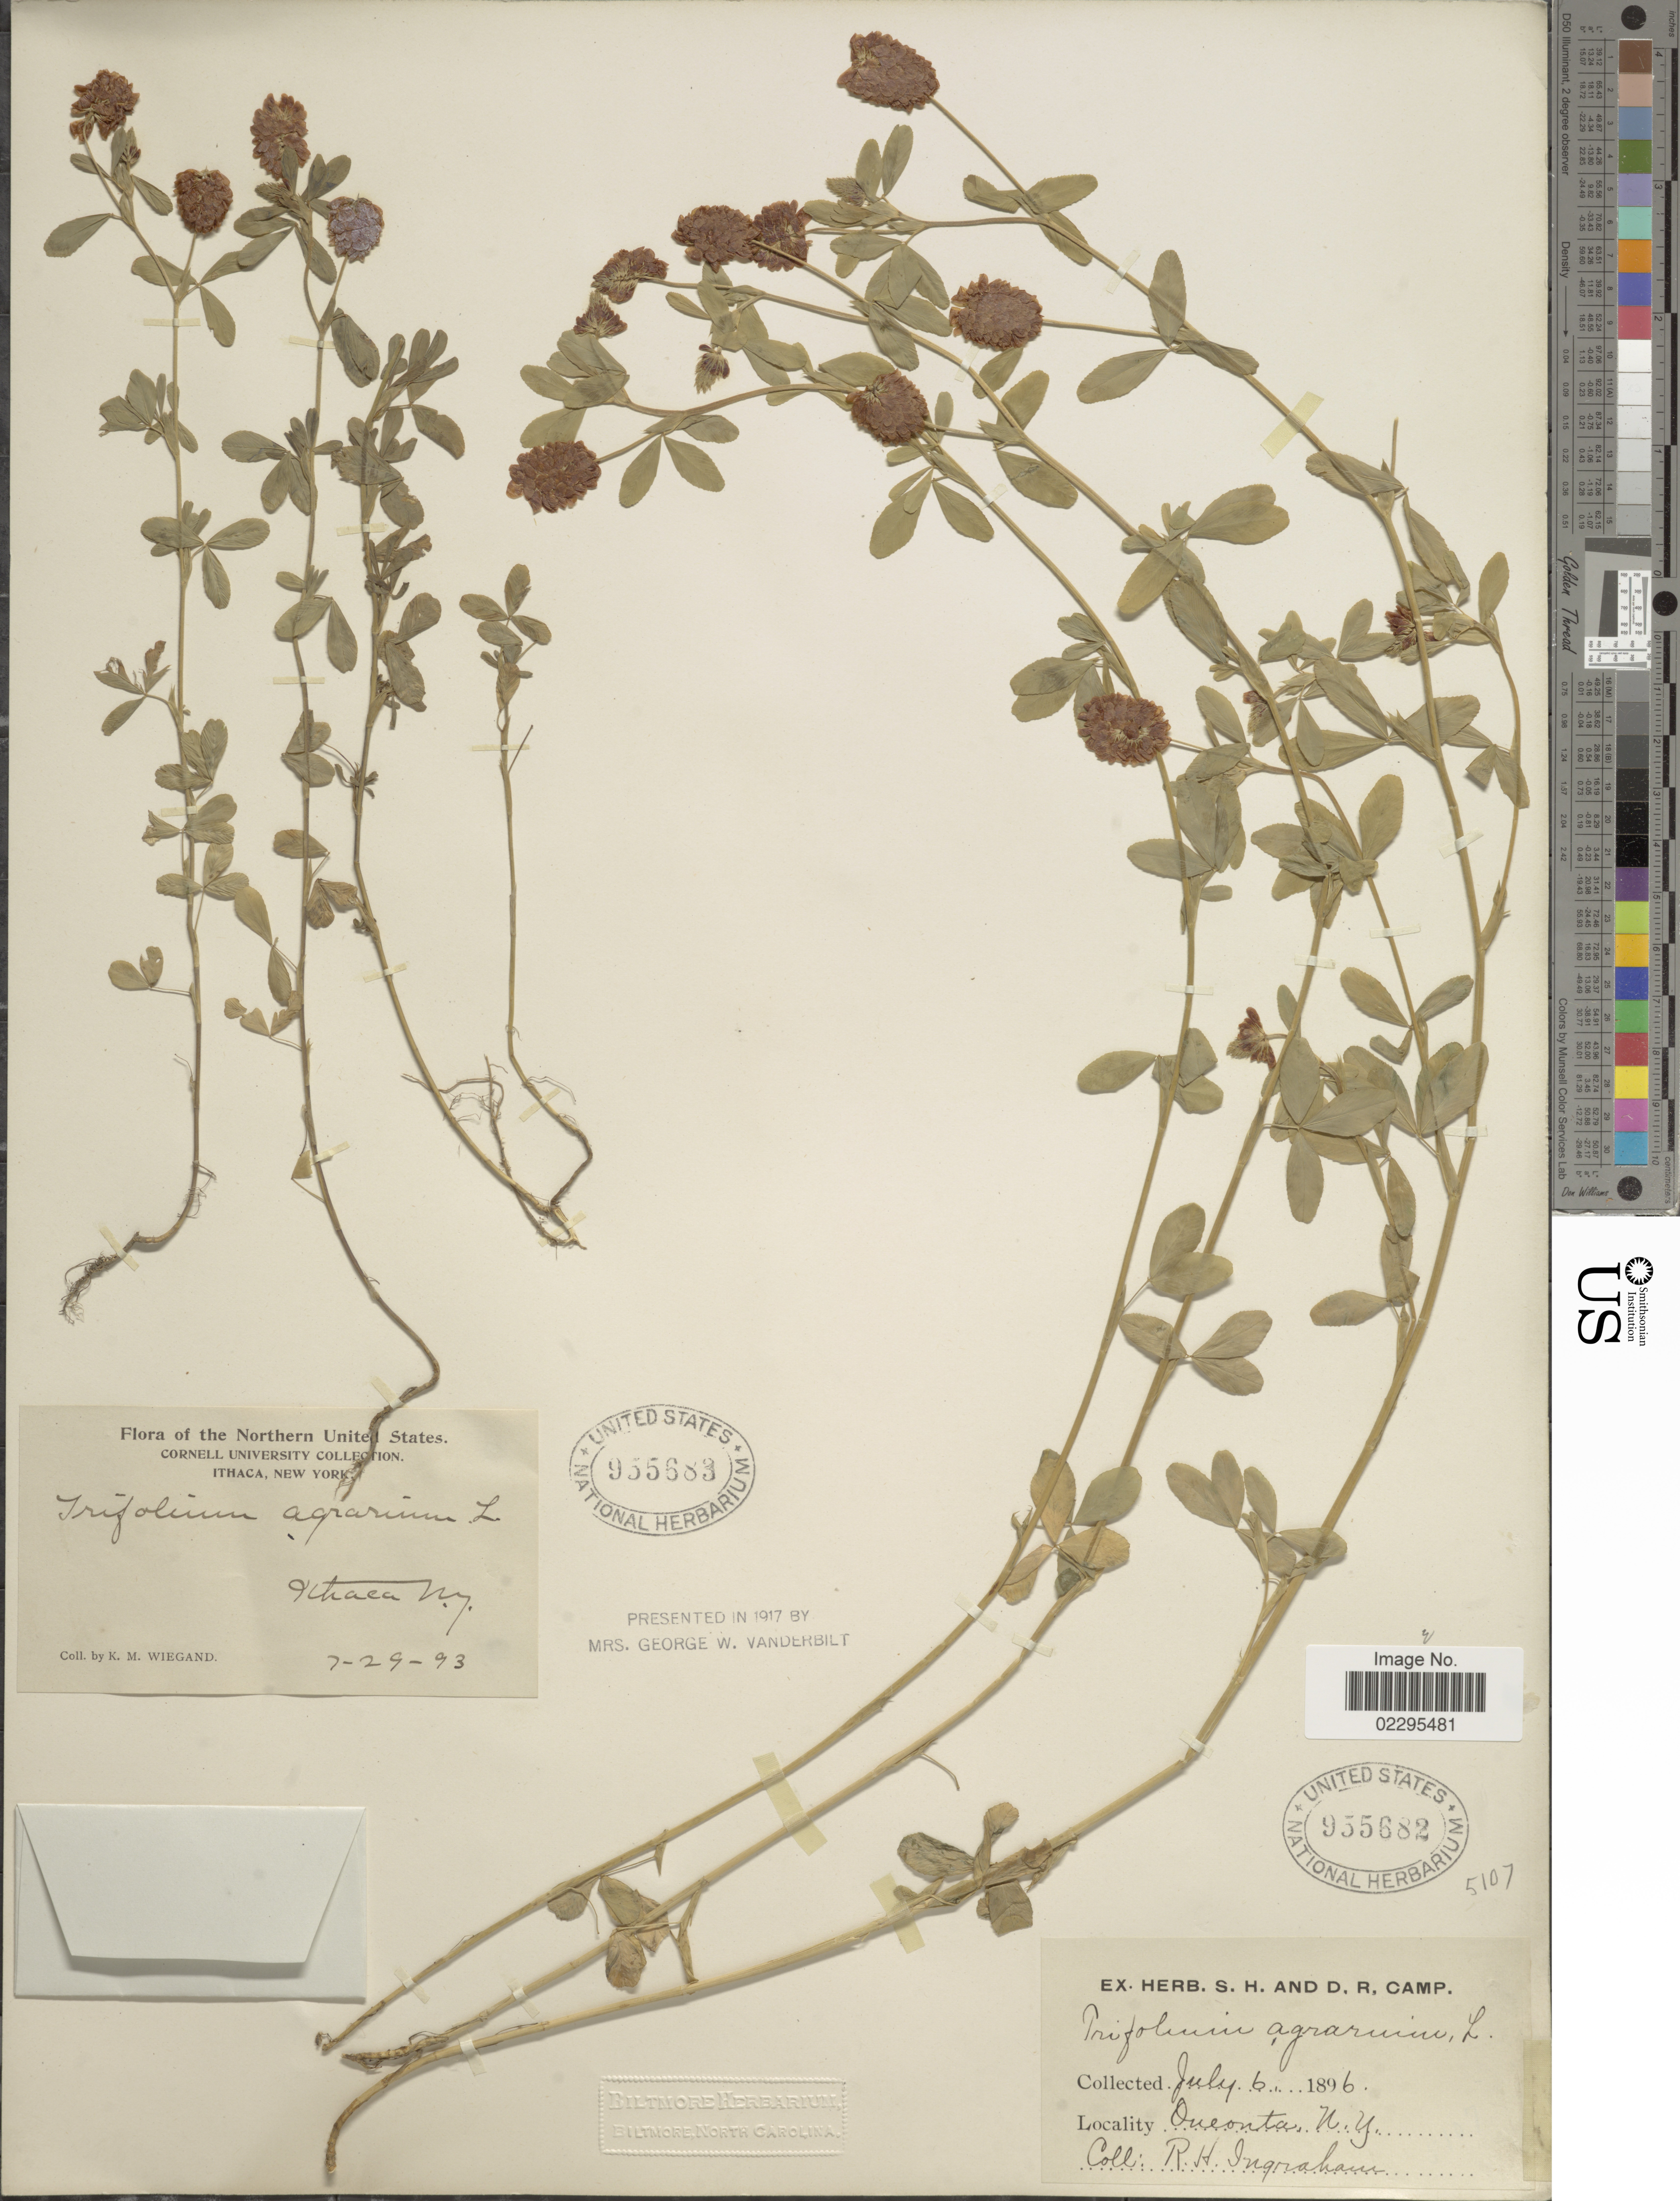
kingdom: Plantae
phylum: Tracheophyta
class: Magnoliopsida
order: Fabales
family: Fabaceae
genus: Trifolium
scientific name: Trifolium agrarium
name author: L.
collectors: R. Ingraham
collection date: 1896-07-06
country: United States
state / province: New York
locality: Oneonta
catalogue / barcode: US 955682